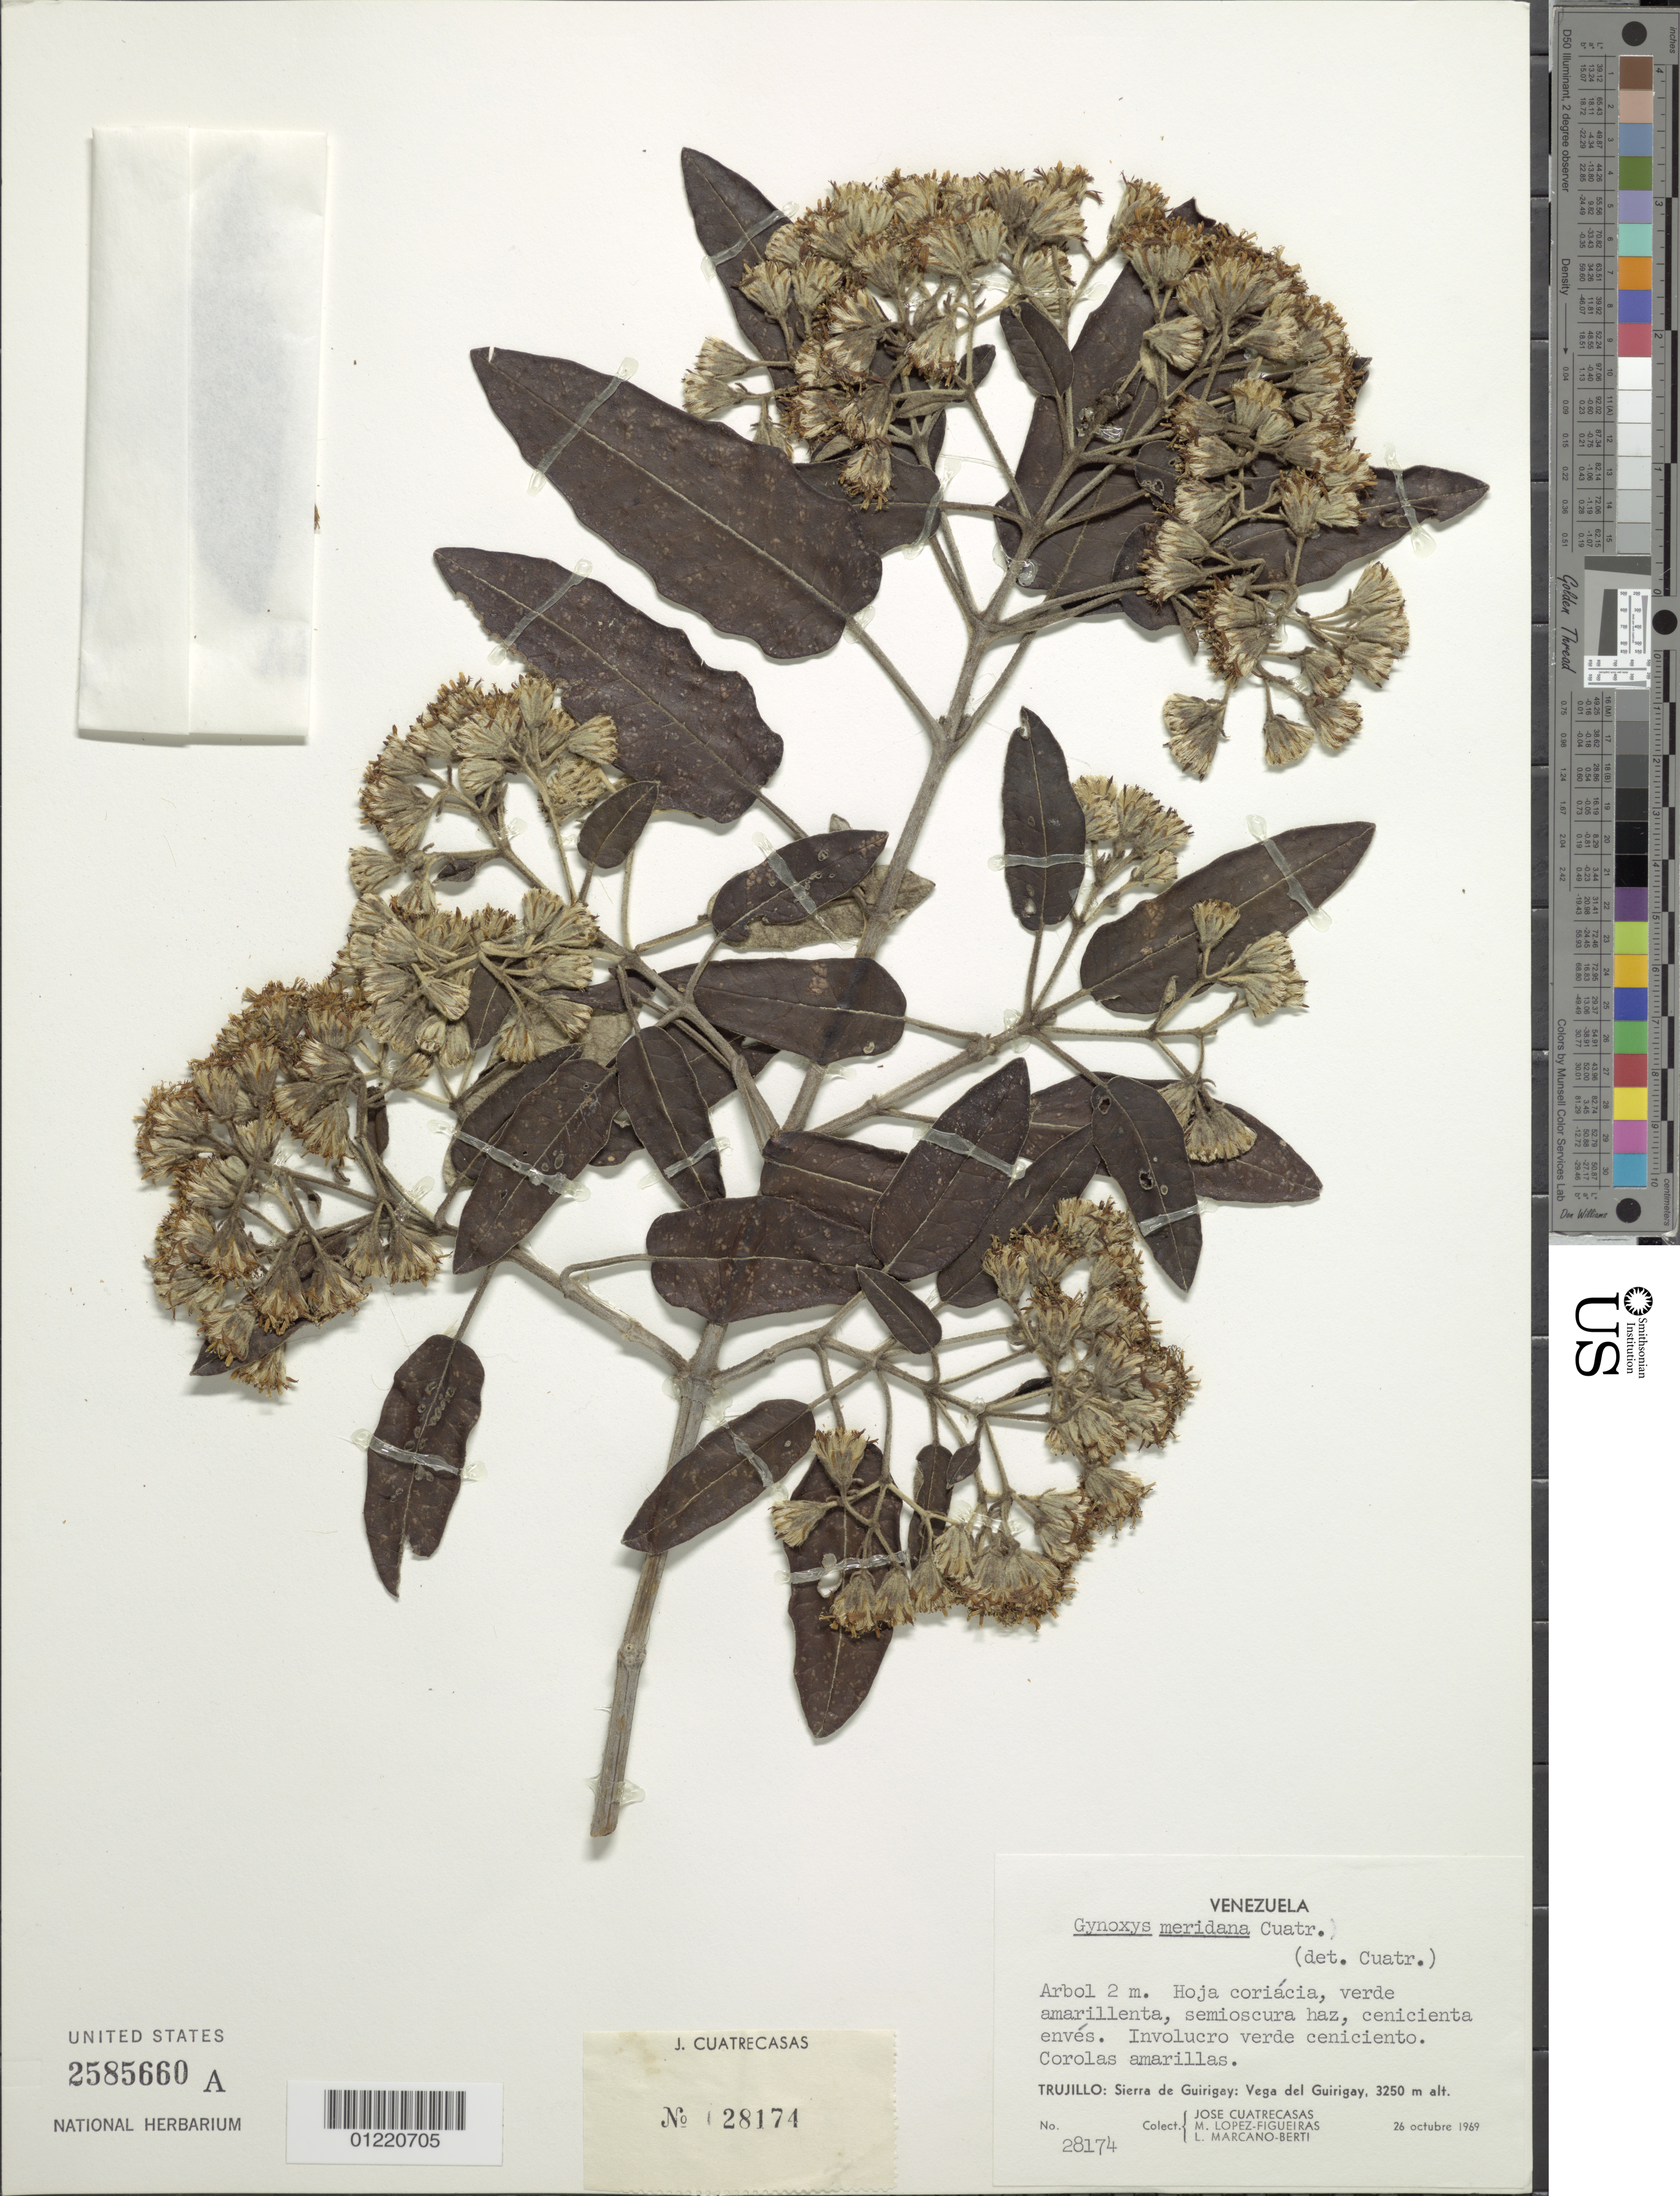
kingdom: Plantae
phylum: Tracheophyta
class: Magnoliopsida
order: Asterales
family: Asteraceae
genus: Gynoxys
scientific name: Gynoxys meridana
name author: Cuatrec.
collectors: J. Cuatrecasas, M. López Figueiras & L. Marcano-Berti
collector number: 28174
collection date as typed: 26 Oct 1969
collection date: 1969-10-26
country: Venezuela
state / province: Trujillo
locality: Sierra de Guirigay: Vega del Guirigay.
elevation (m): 3250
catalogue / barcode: US 2585660A